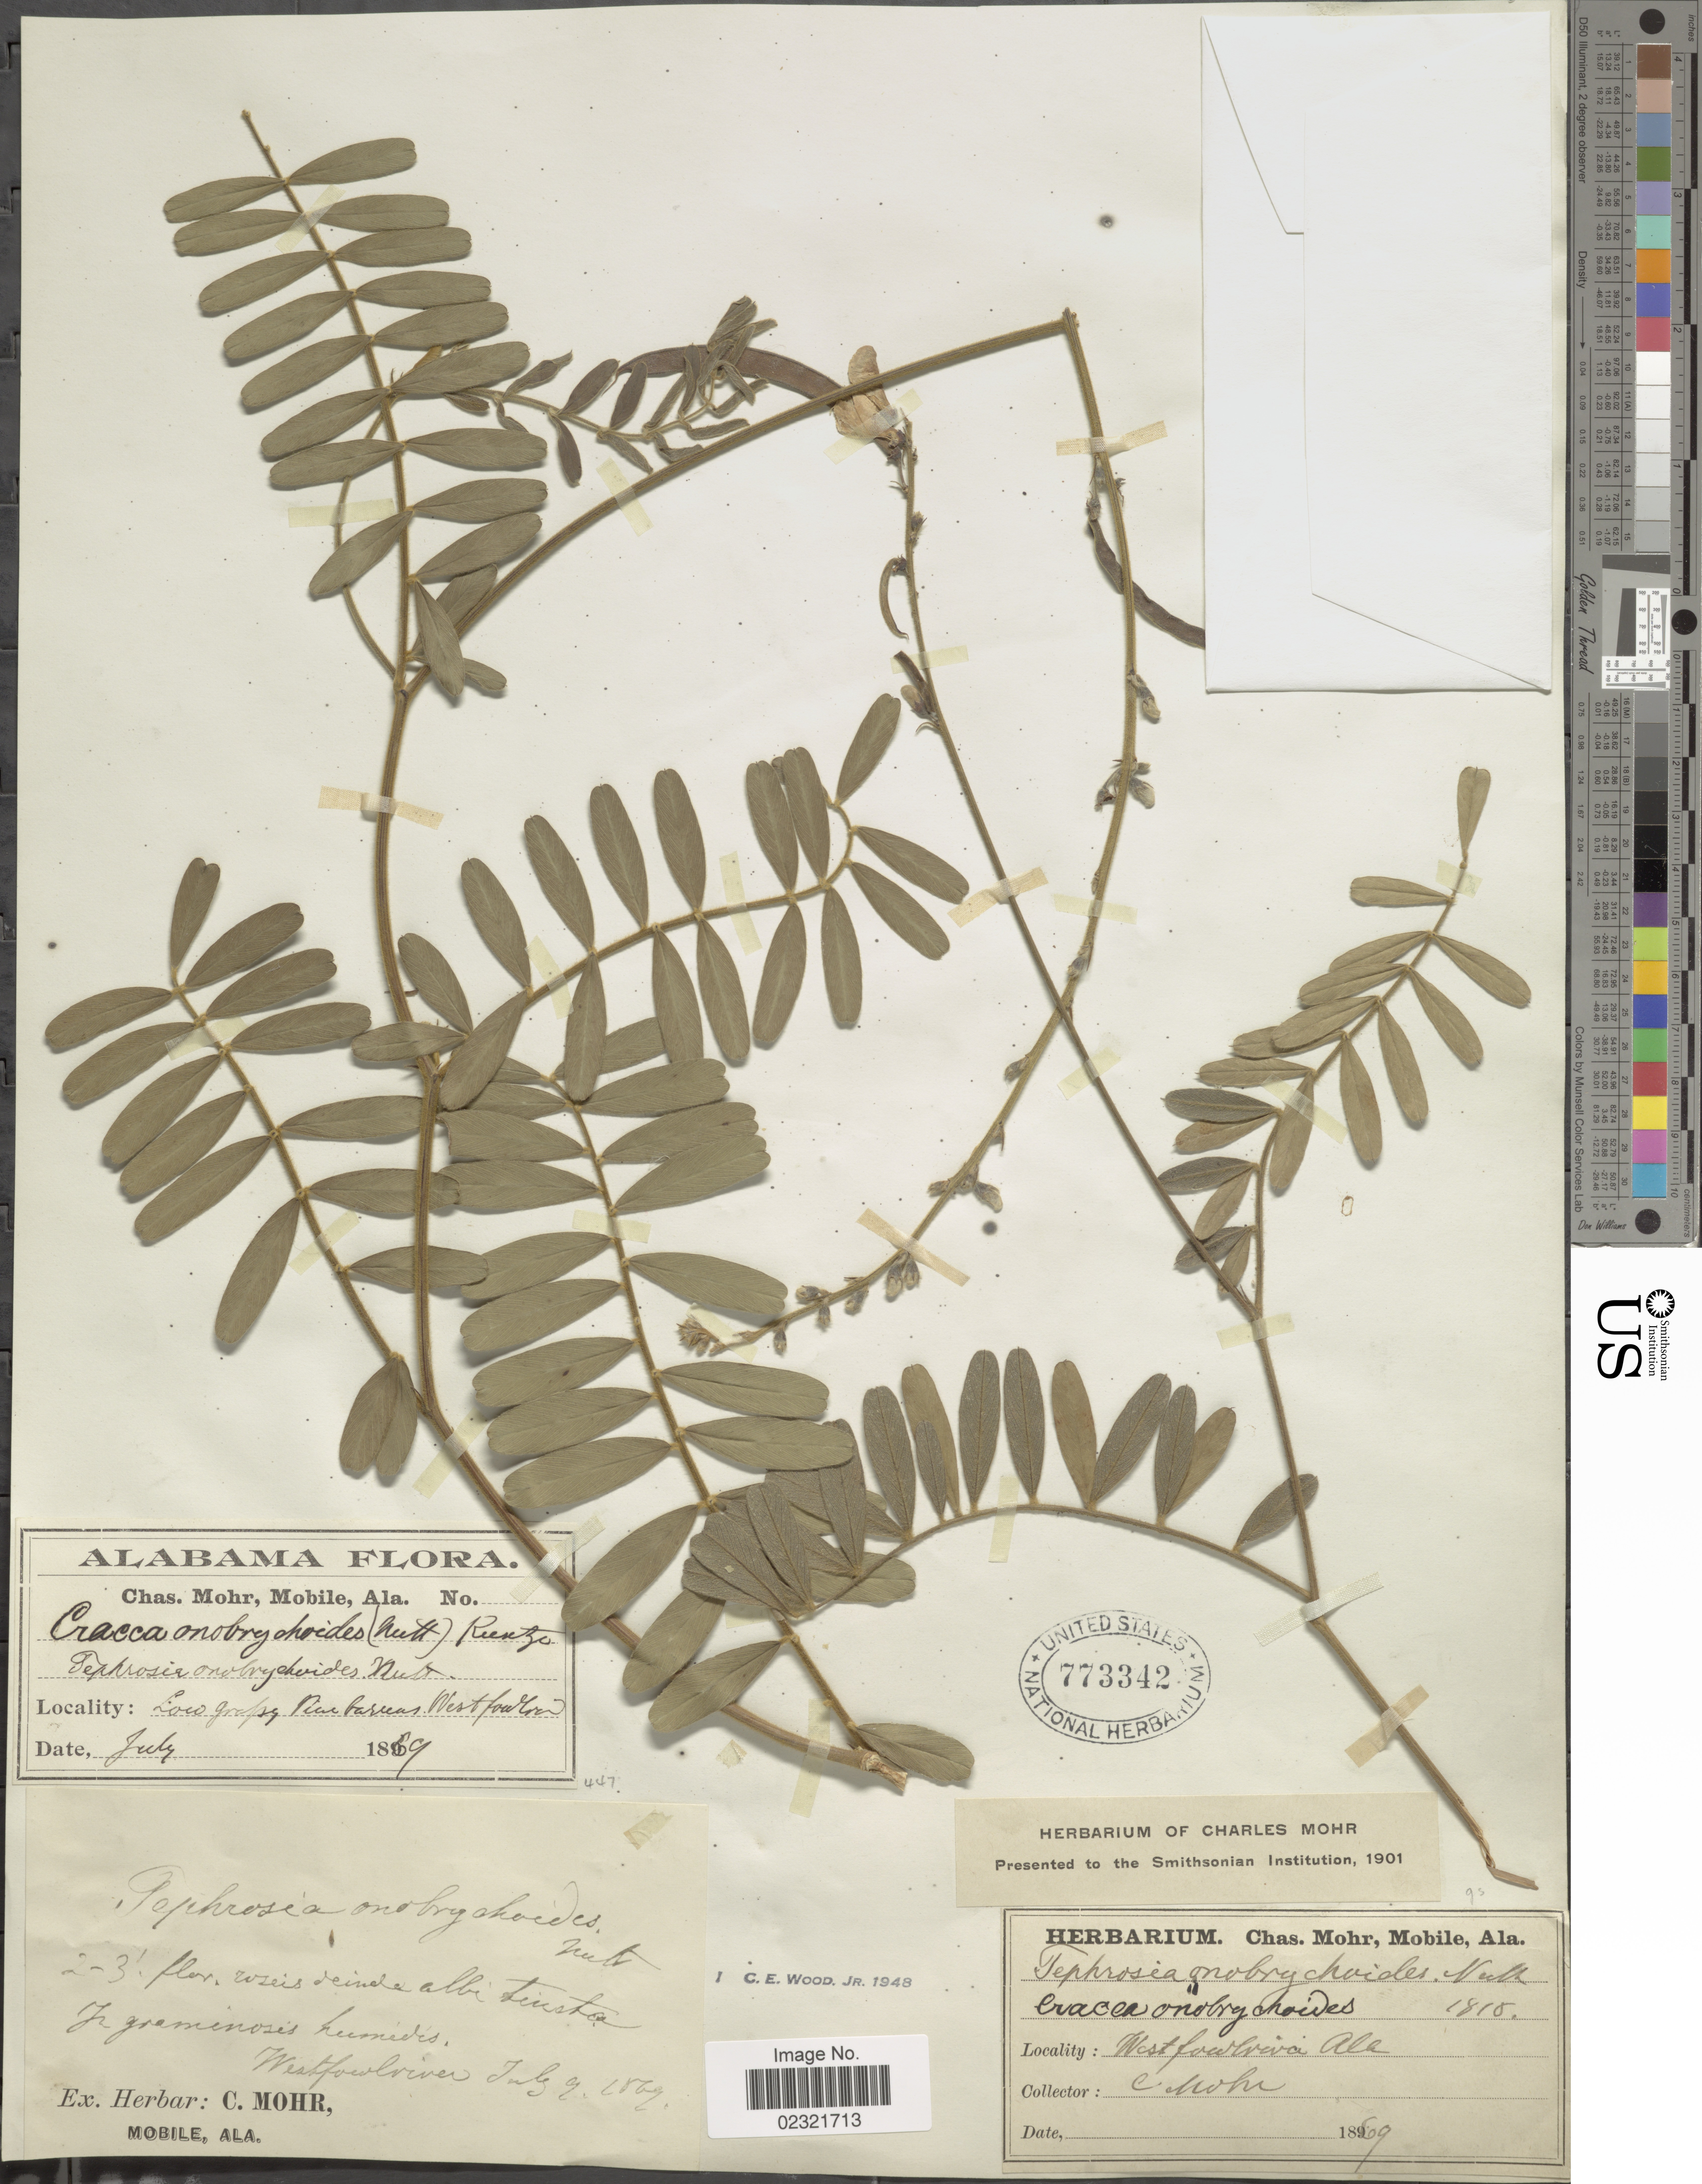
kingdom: Plantae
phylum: Tracheophyta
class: Magnoliopsida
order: Fabales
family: Fabaceae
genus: Tephrosia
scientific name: Tephrosia onobrychoides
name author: Nutt.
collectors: C. T. Mohr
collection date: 1869-07-09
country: United States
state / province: Alabama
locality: In graminosis humidis, West Fowl River.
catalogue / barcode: US 773342